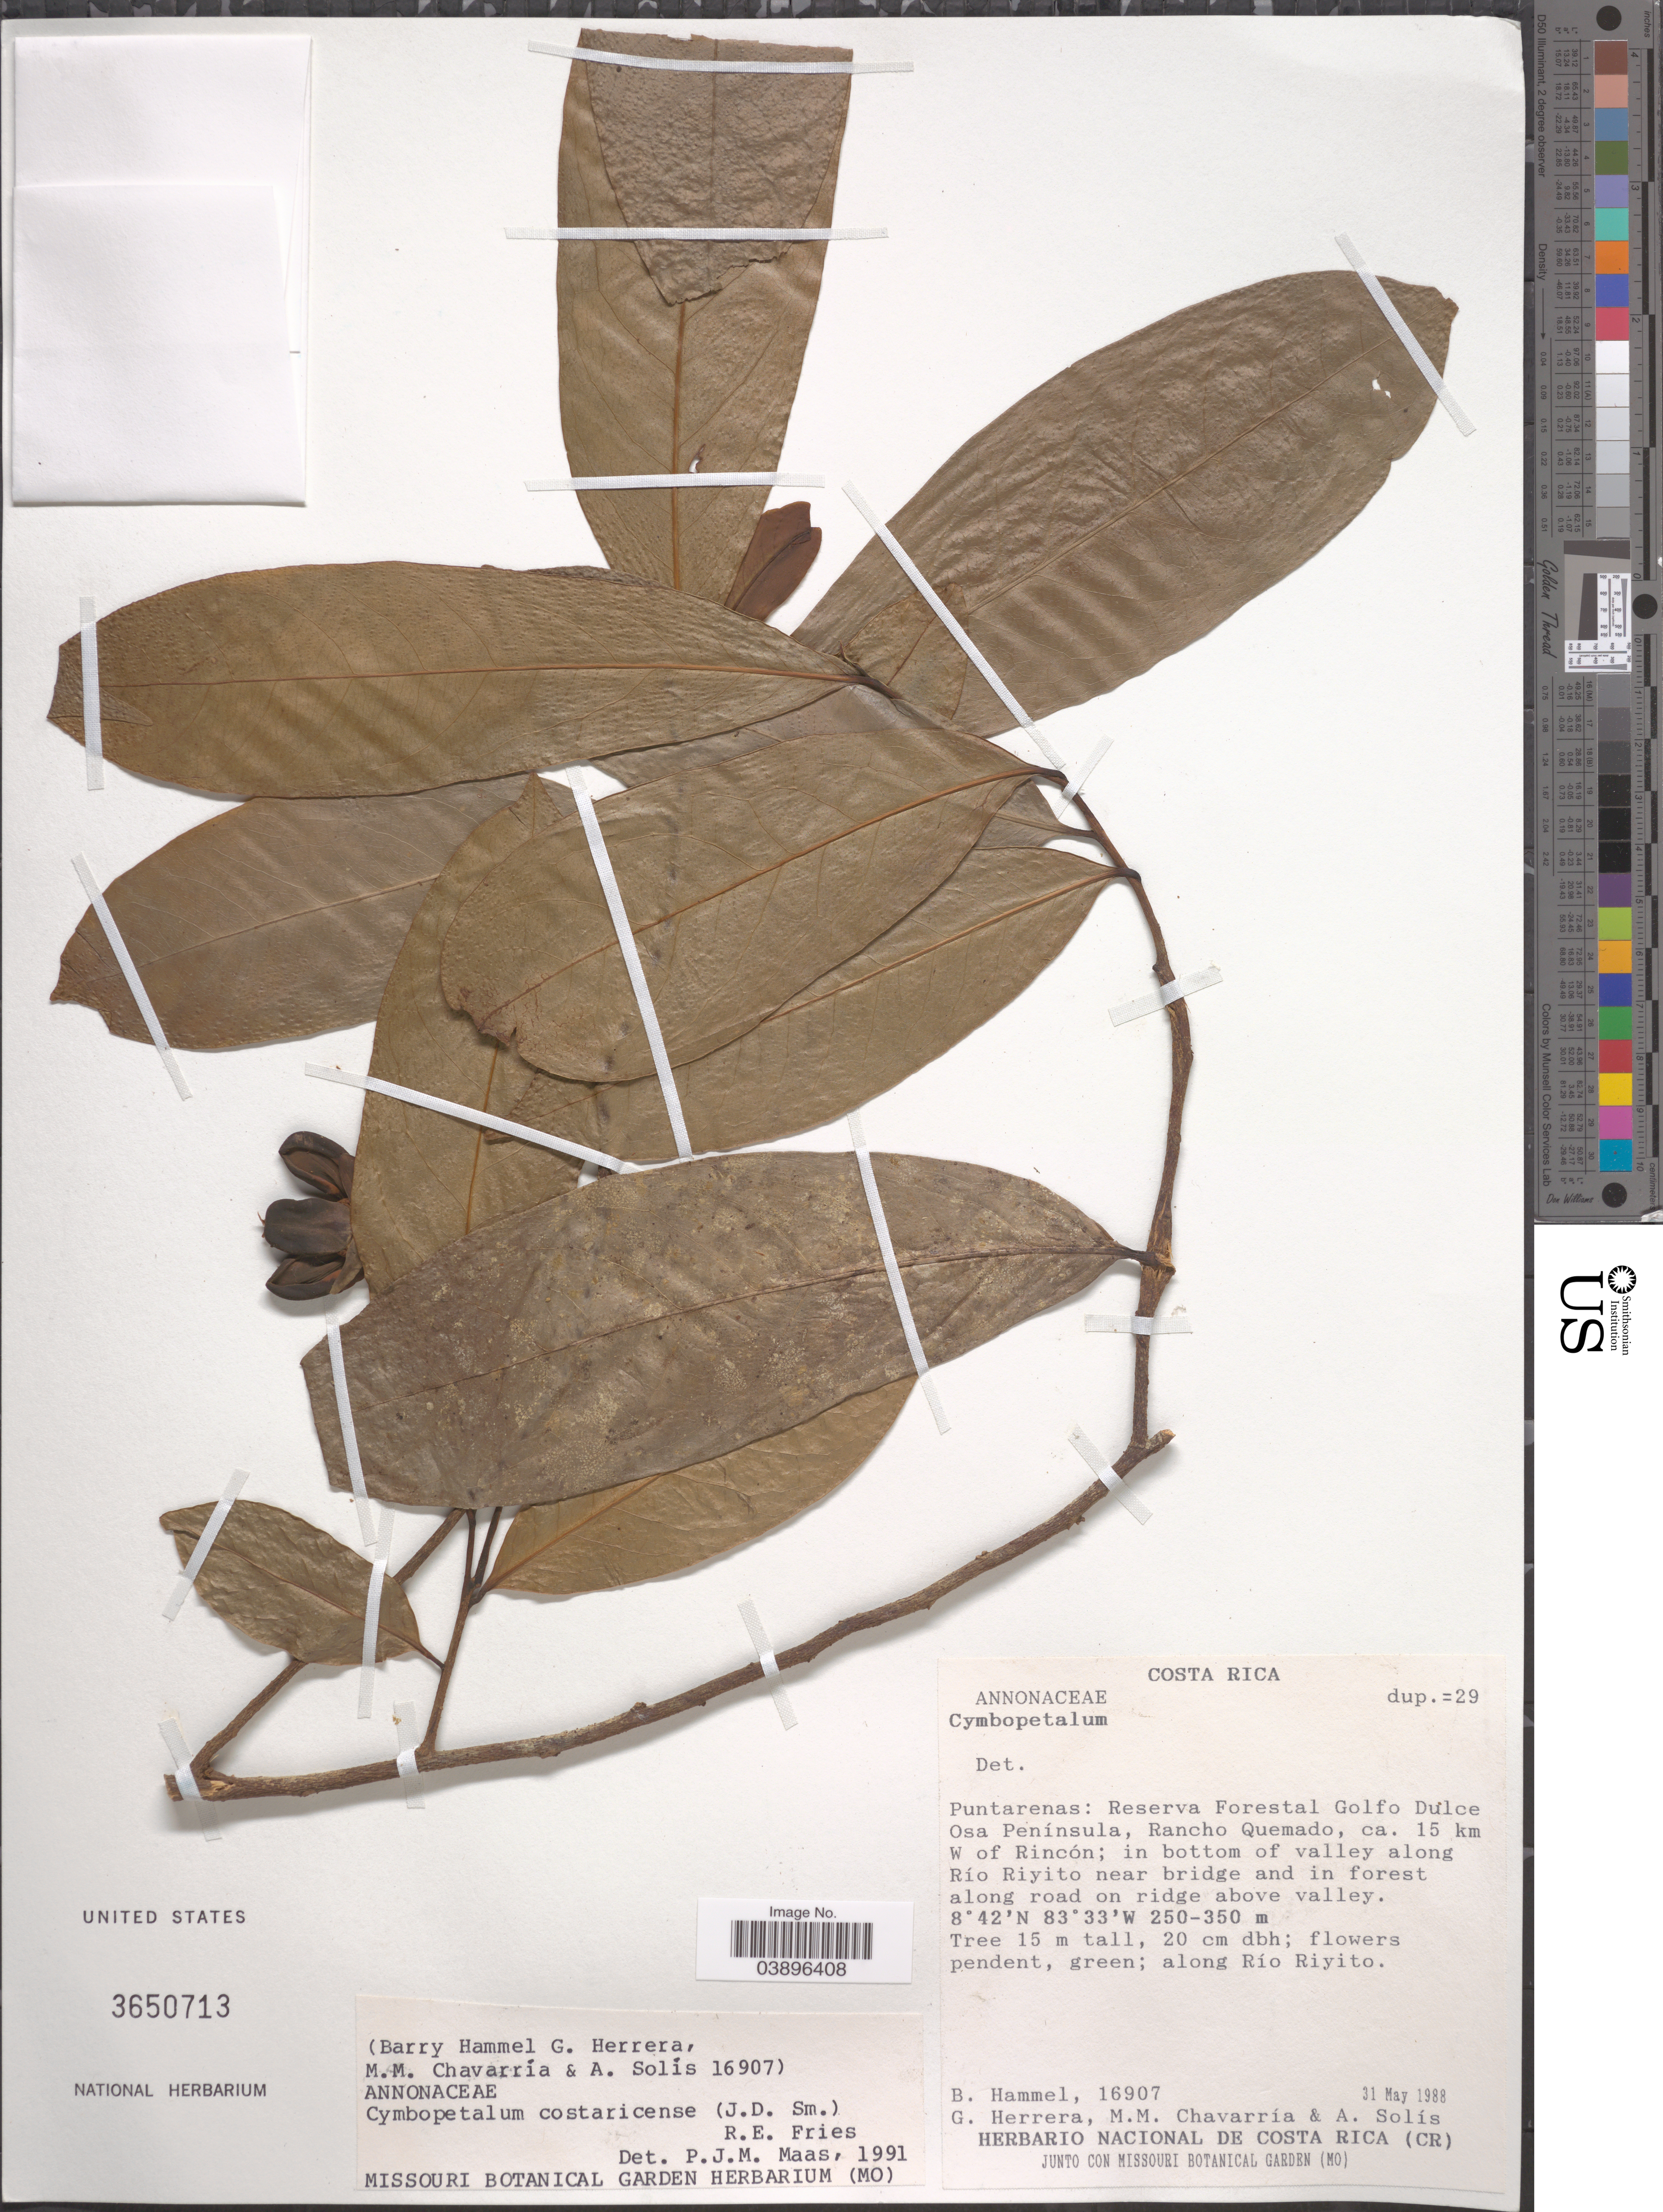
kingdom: Plantae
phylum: Tracheophyta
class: Magnoliopsida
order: Magnoliales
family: Annonaceae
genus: Cymbopetalum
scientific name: Cymbopetalum costaricense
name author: (Donn. Sm.) R.E. Fr.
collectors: B. Hammel, G. Herrera, M. Chavarría & A. Solis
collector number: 16907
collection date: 1988-05-31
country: Costa Rica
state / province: Puntarenas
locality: Reserva Forestal Golfo Dulce Osa Península, Rancho Quemado, ca. 15 km W of Rincón; in bottom of valley along Río Riyito.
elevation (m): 250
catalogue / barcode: US 3650713